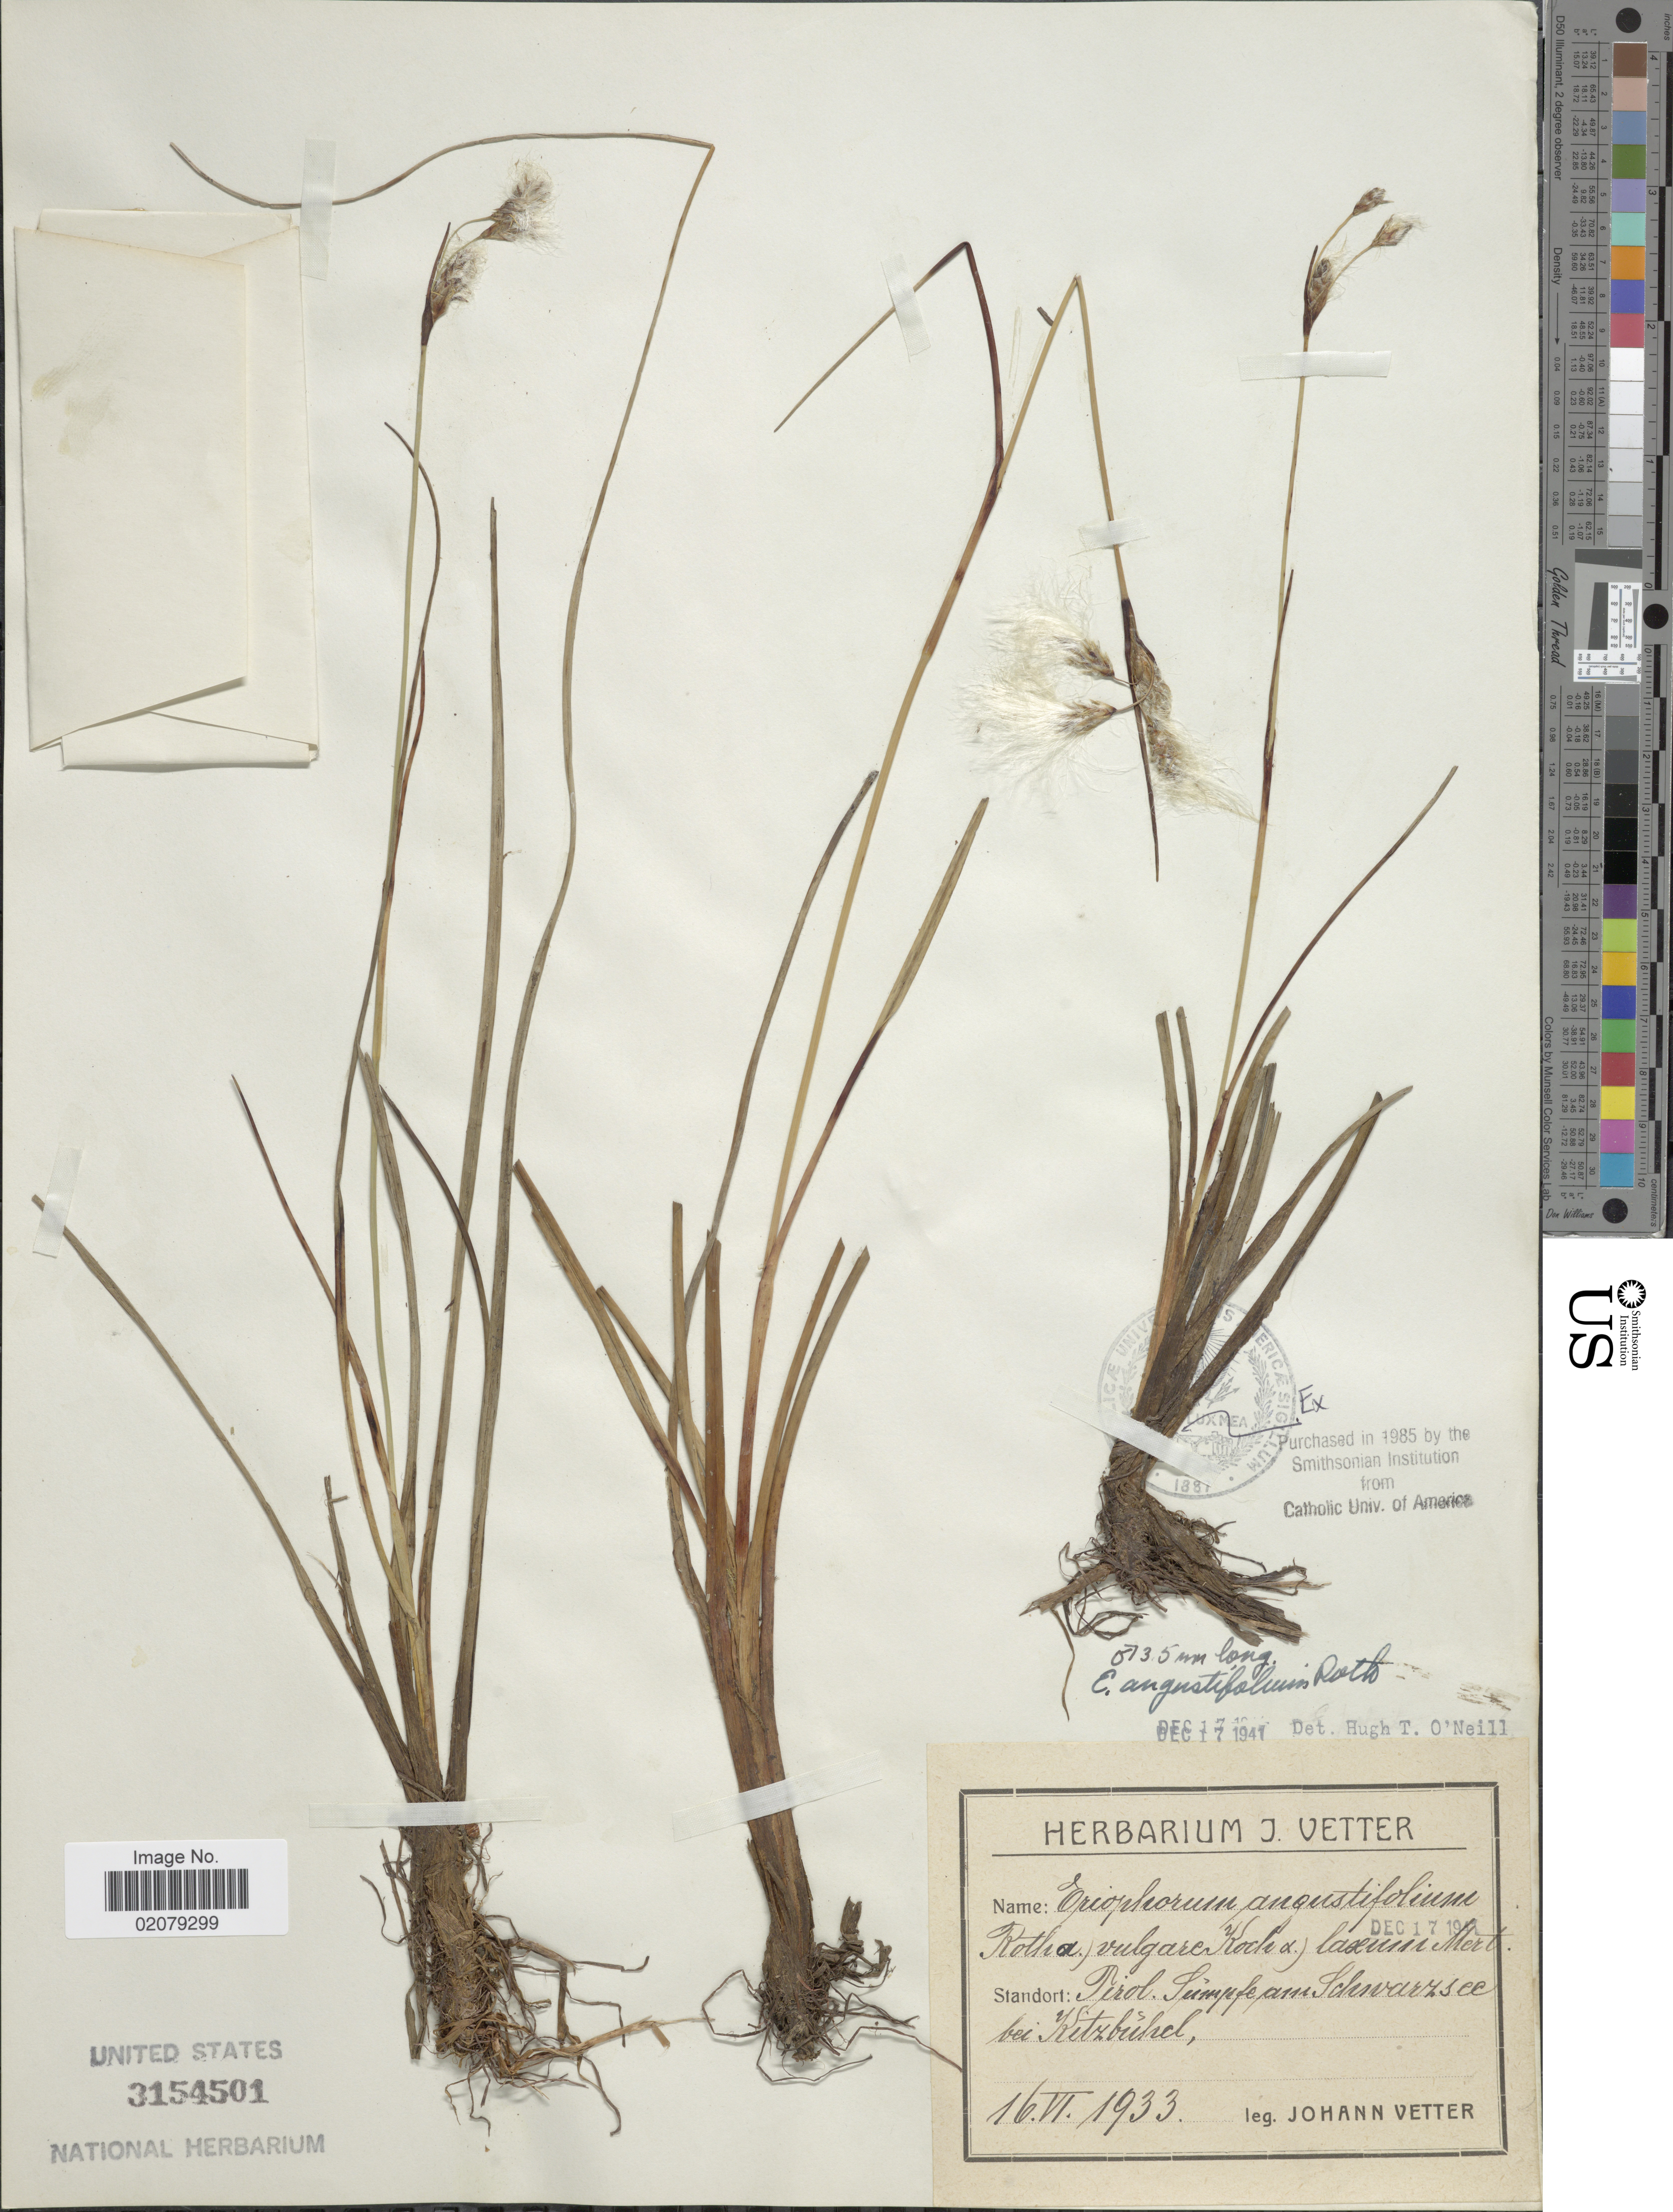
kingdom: Plantae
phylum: Tracheophyta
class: Liliopsida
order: Poales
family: Cyperaceae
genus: Eriophorum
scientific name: Eriophorum angustifolium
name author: Honck.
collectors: J. Vetter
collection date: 1933-06-16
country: Austria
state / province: Tirol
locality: Tirol, Sumpfe am Schwarzsee bei Kitzbühel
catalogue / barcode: US 3154501